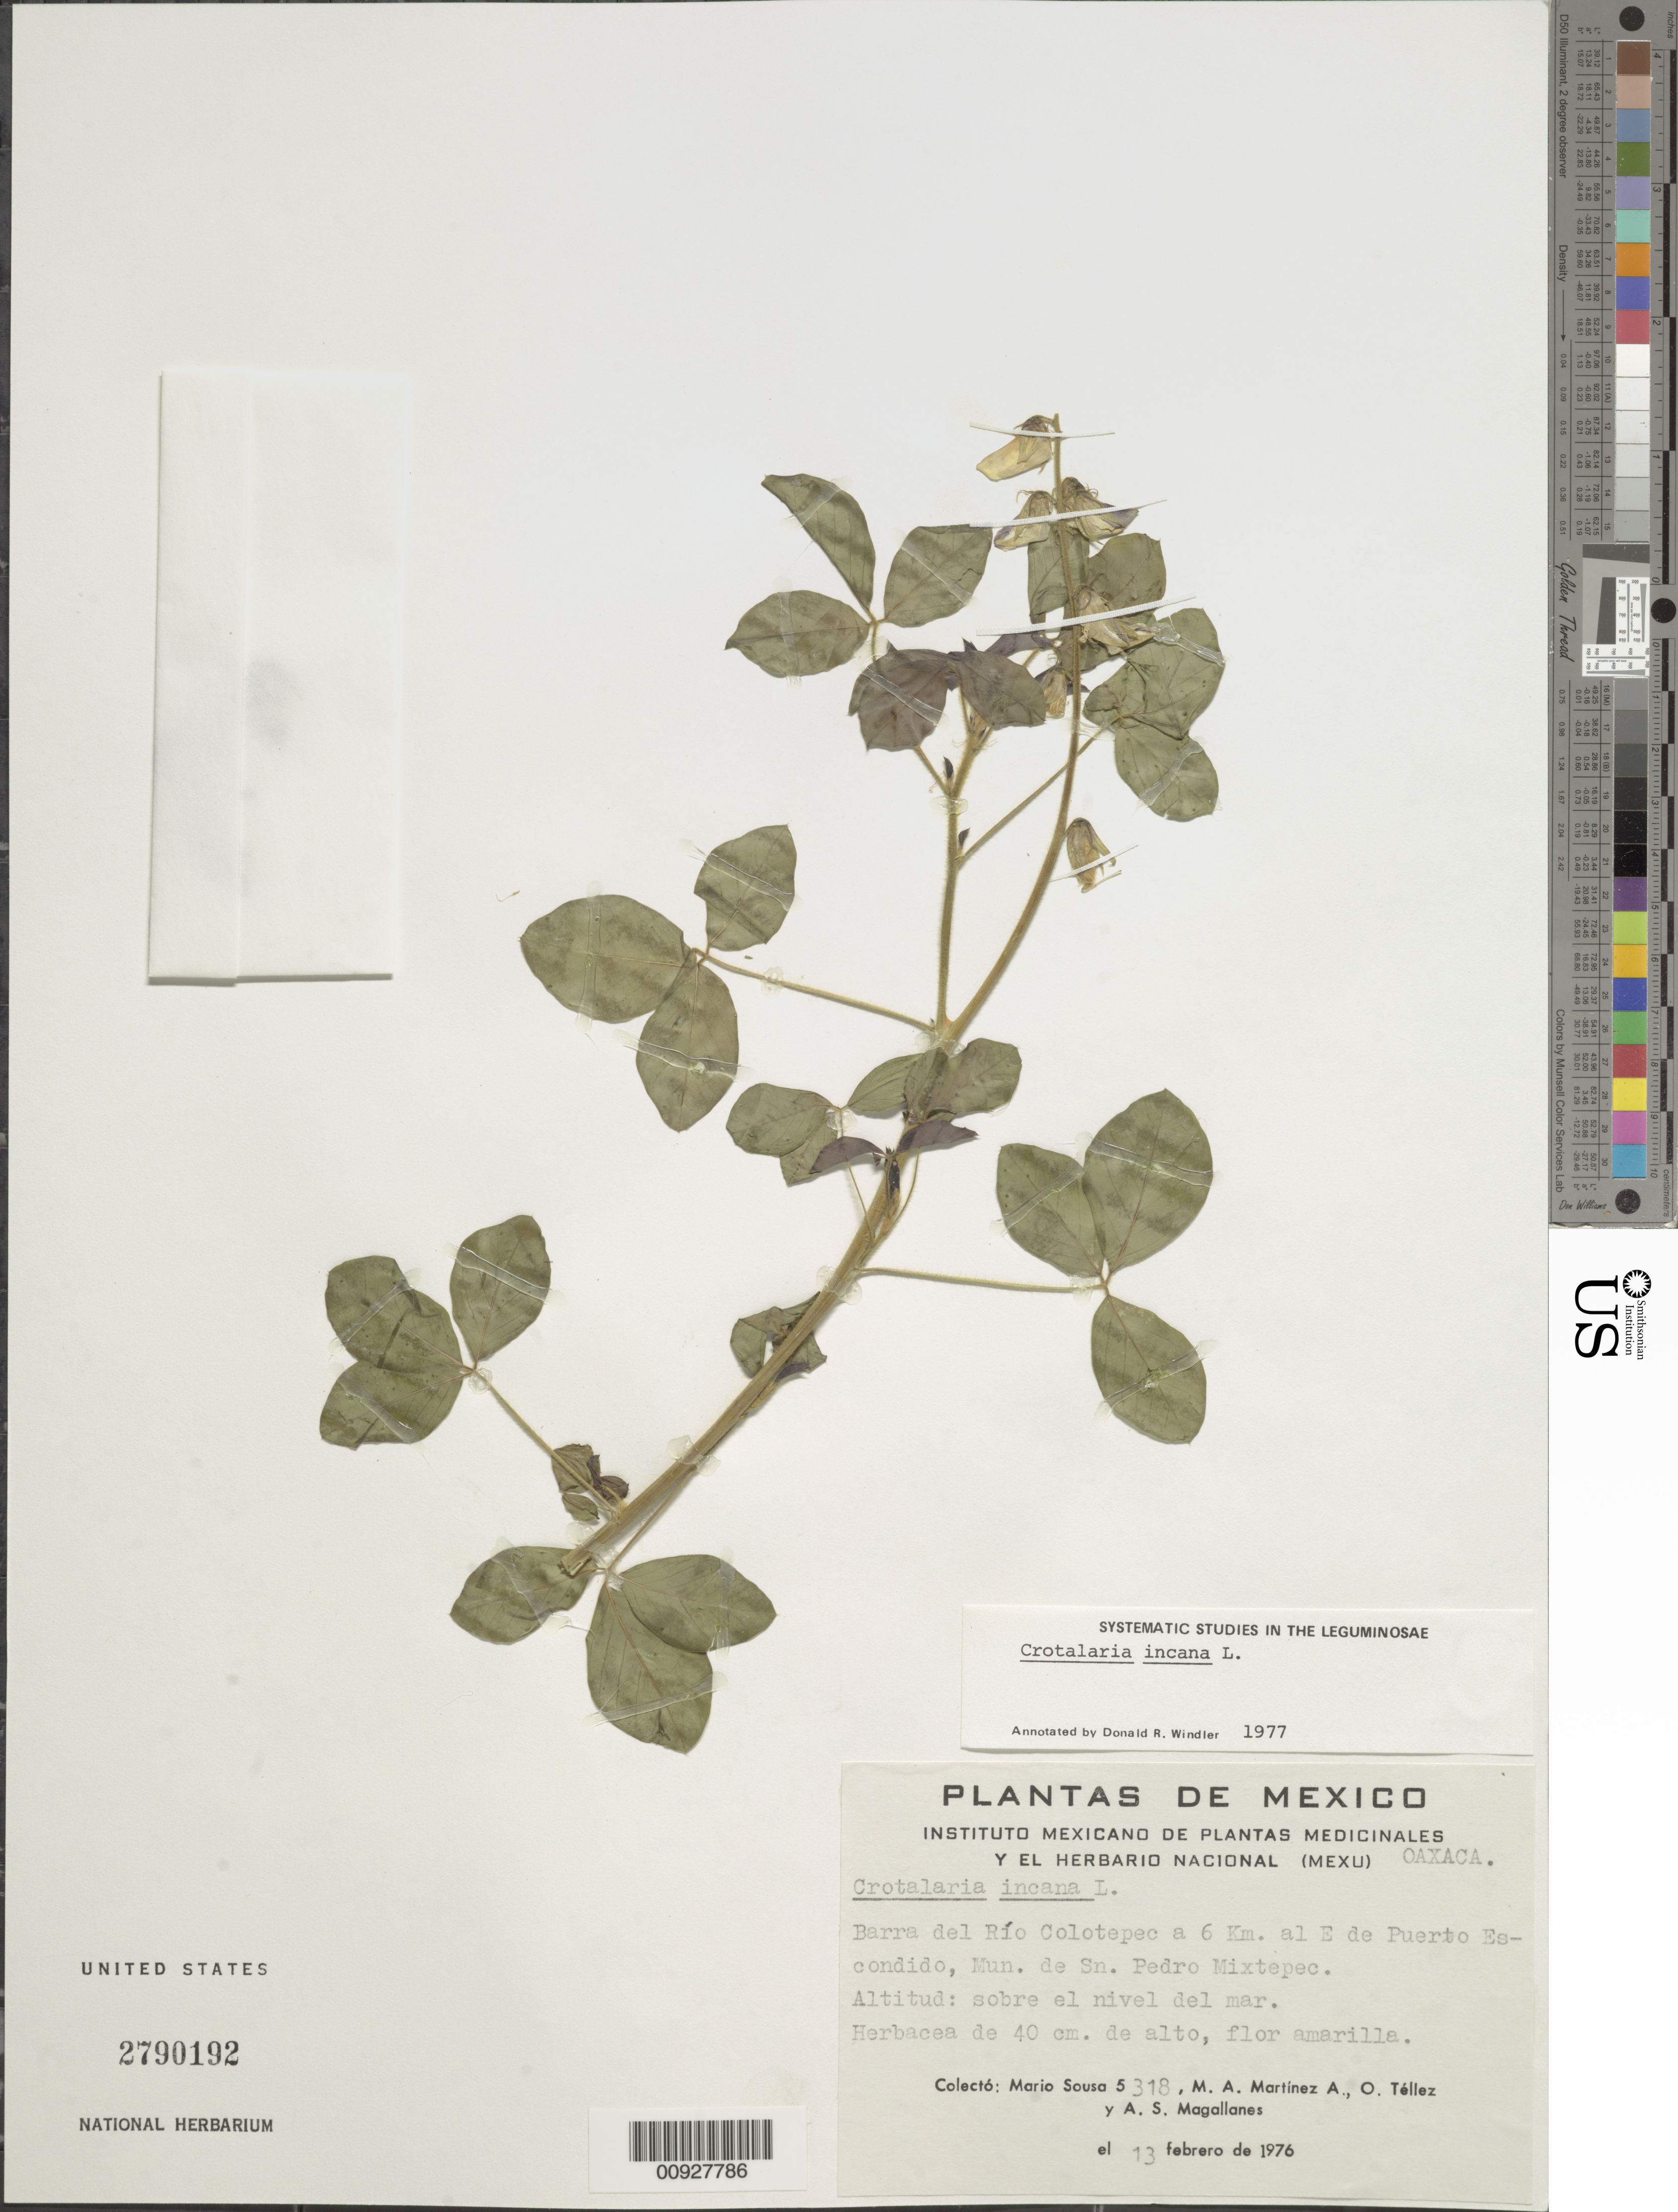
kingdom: Plantae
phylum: Tracheophyta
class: Magnoliopsida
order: Fabales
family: Fabaceae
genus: Crotalaria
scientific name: Crotalaria incana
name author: L.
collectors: M. Sousa S., M. A. Martínez Alfaro, O. Téllez V. & A. Magallanes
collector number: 5318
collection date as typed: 13 Feb 1976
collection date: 1976-02-13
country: Mexico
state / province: Oaxaca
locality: Barra del Río Colotepec a 6 km. al E de Puerto Escondido, Mun. de Sn. Pedro Mixtepec, Oaxaca.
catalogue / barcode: US 2790192